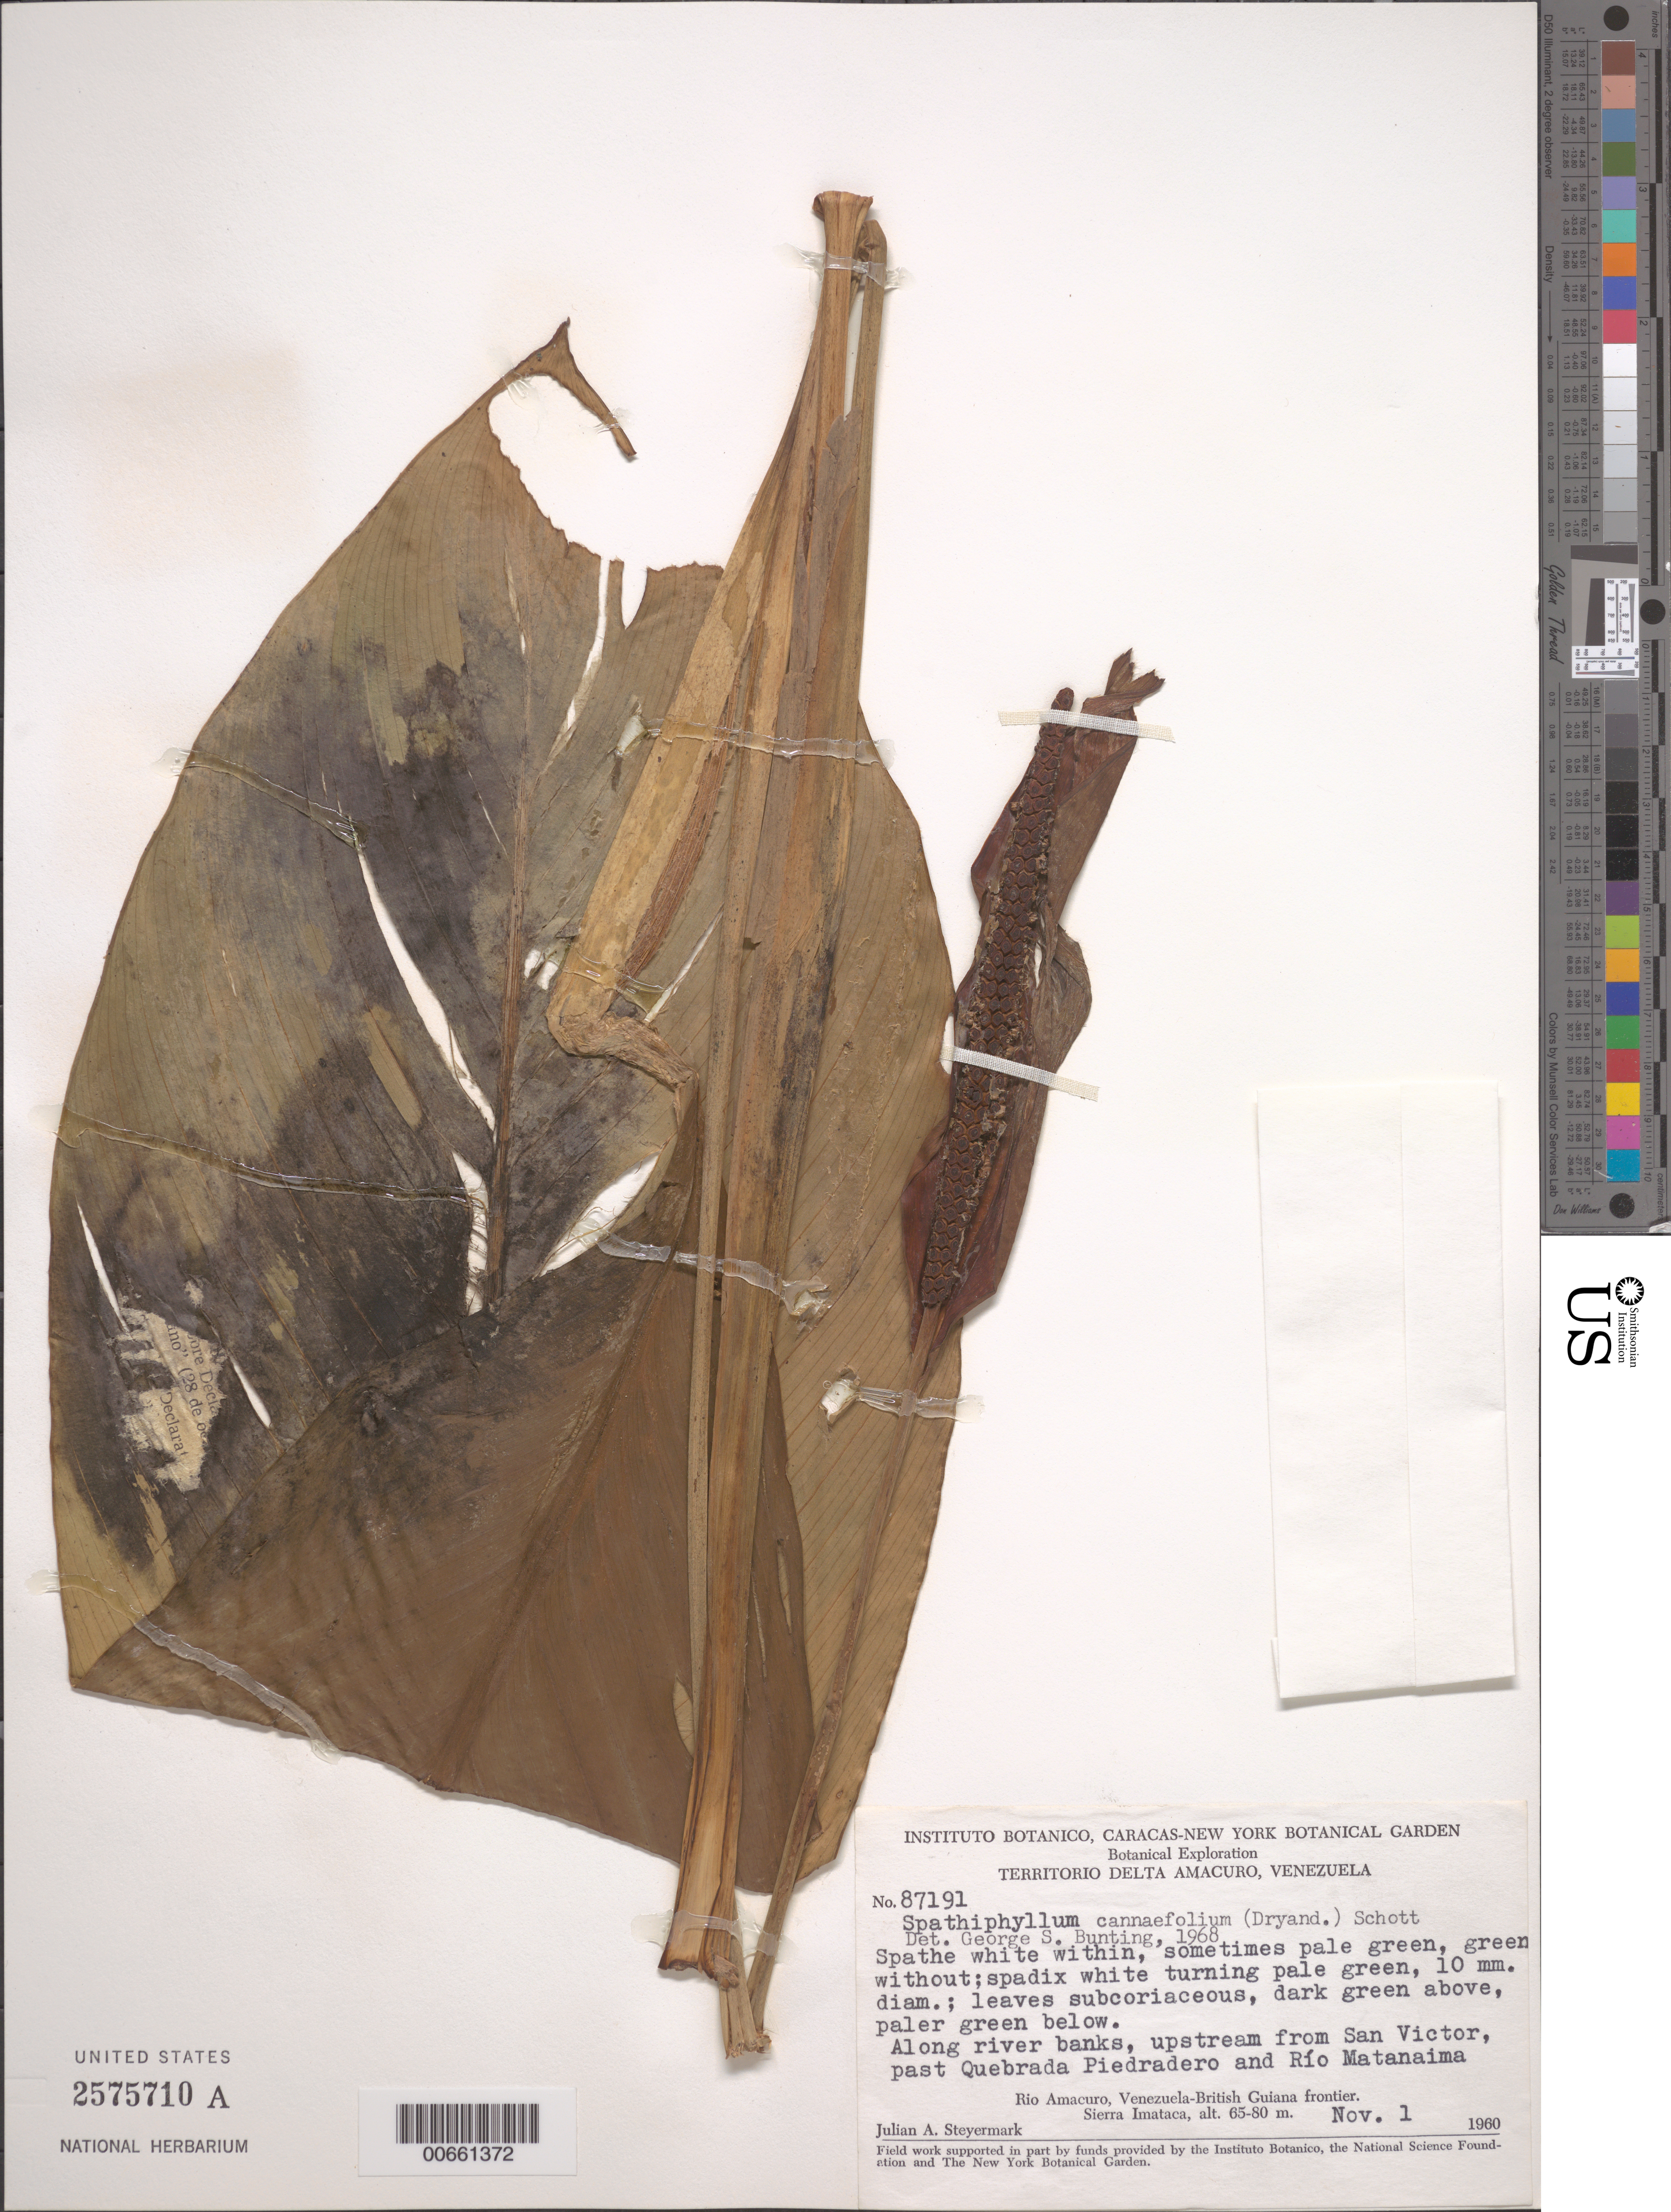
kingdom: Plantae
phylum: Tracheophyta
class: Liliopsida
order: Alismatales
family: Araceae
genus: Spathiphyllum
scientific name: Spathiphyllum cannifolium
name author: (Dryand. ex Sims) Schott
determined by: Bunting, G. S.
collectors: J. Steyermark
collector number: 87191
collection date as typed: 1-Nov-60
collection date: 1960-11-01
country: Venezuela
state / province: Delta Amacuro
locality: Río Amacuro, Venezuela-British Guiana frontier, Sierra Imataca; upstream from San Victor, past Quebrada Piedradero and Río Matanaima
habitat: Along river banks, upstream from San Victor, past Quebrada Piedradero and Rio Matanaima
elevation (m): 65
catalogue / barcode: US 2575710A